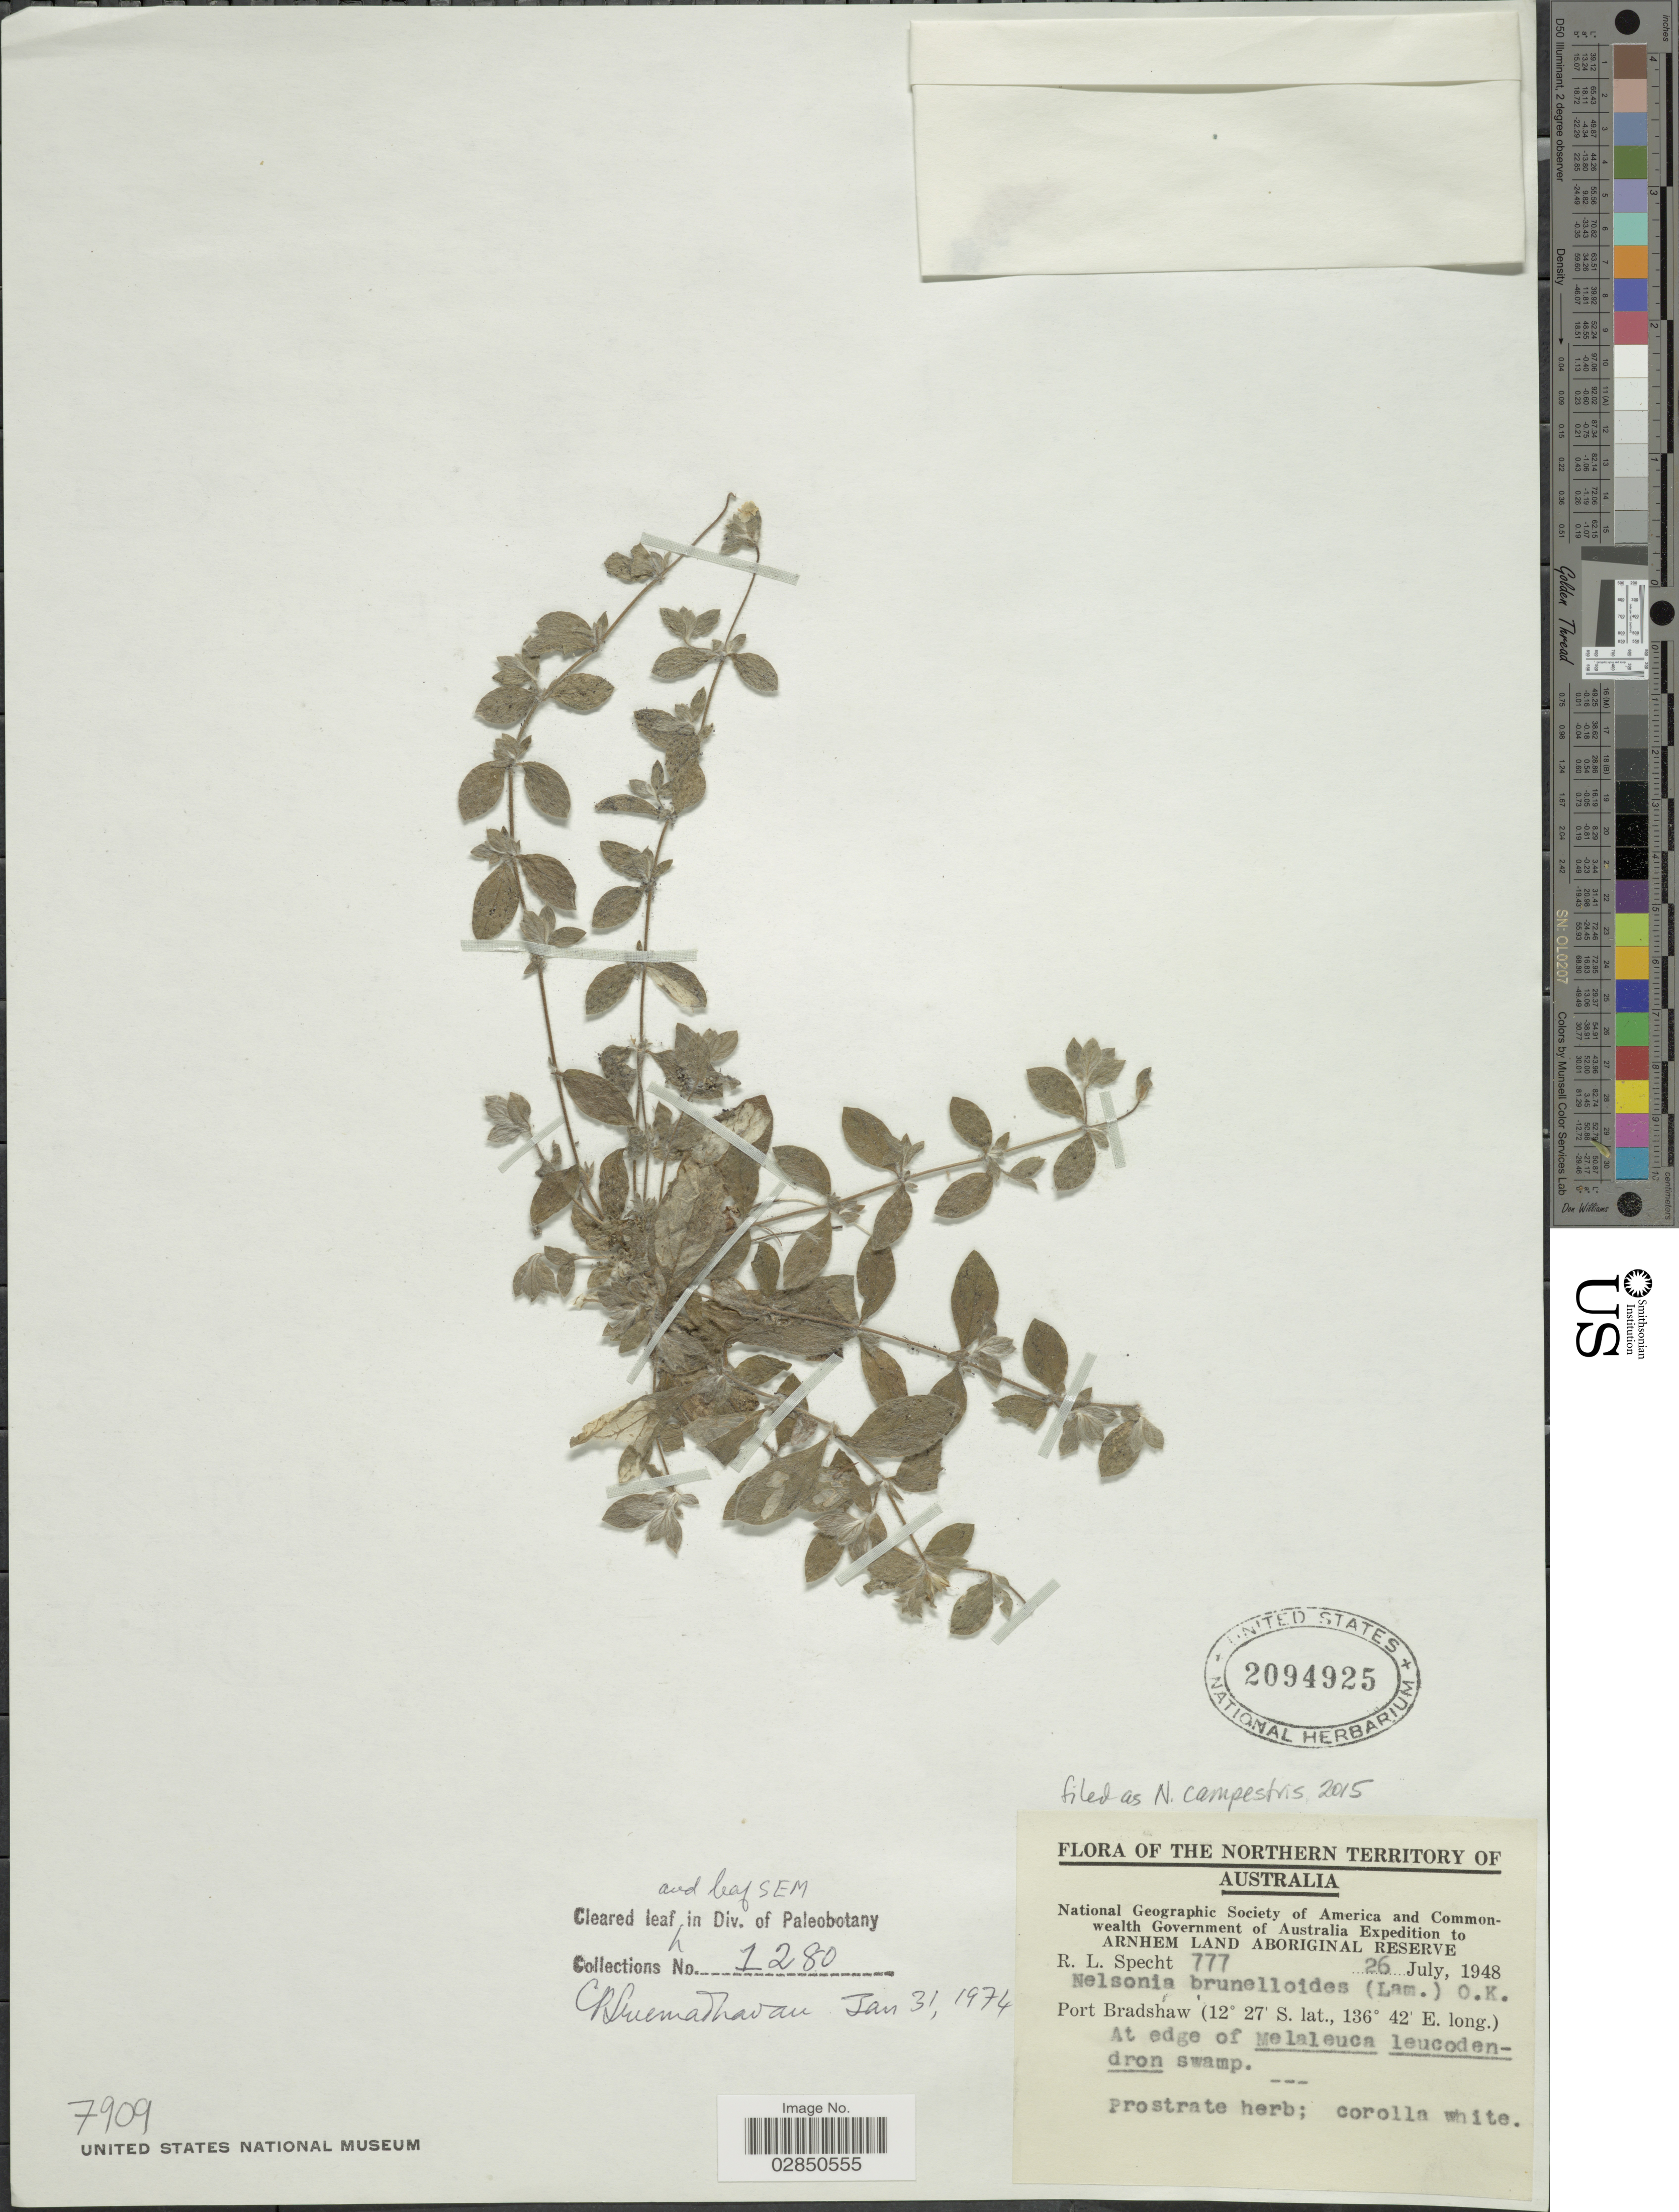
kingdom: Plantae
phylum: Tracheophyta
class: Magnoliopsida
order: Lamiales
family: Acanthaceae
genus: Nelsonia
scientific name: Nelsonia brunelloides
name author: (Lam.) Kuntze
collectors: R. L. Specht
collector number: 777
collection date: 1948-07-26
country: Australia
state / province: Northern Territory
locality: The Northern Territory of Australia, Port Bradshaw. Arnhem land aboriginal reserve.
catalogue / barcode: US 2094925